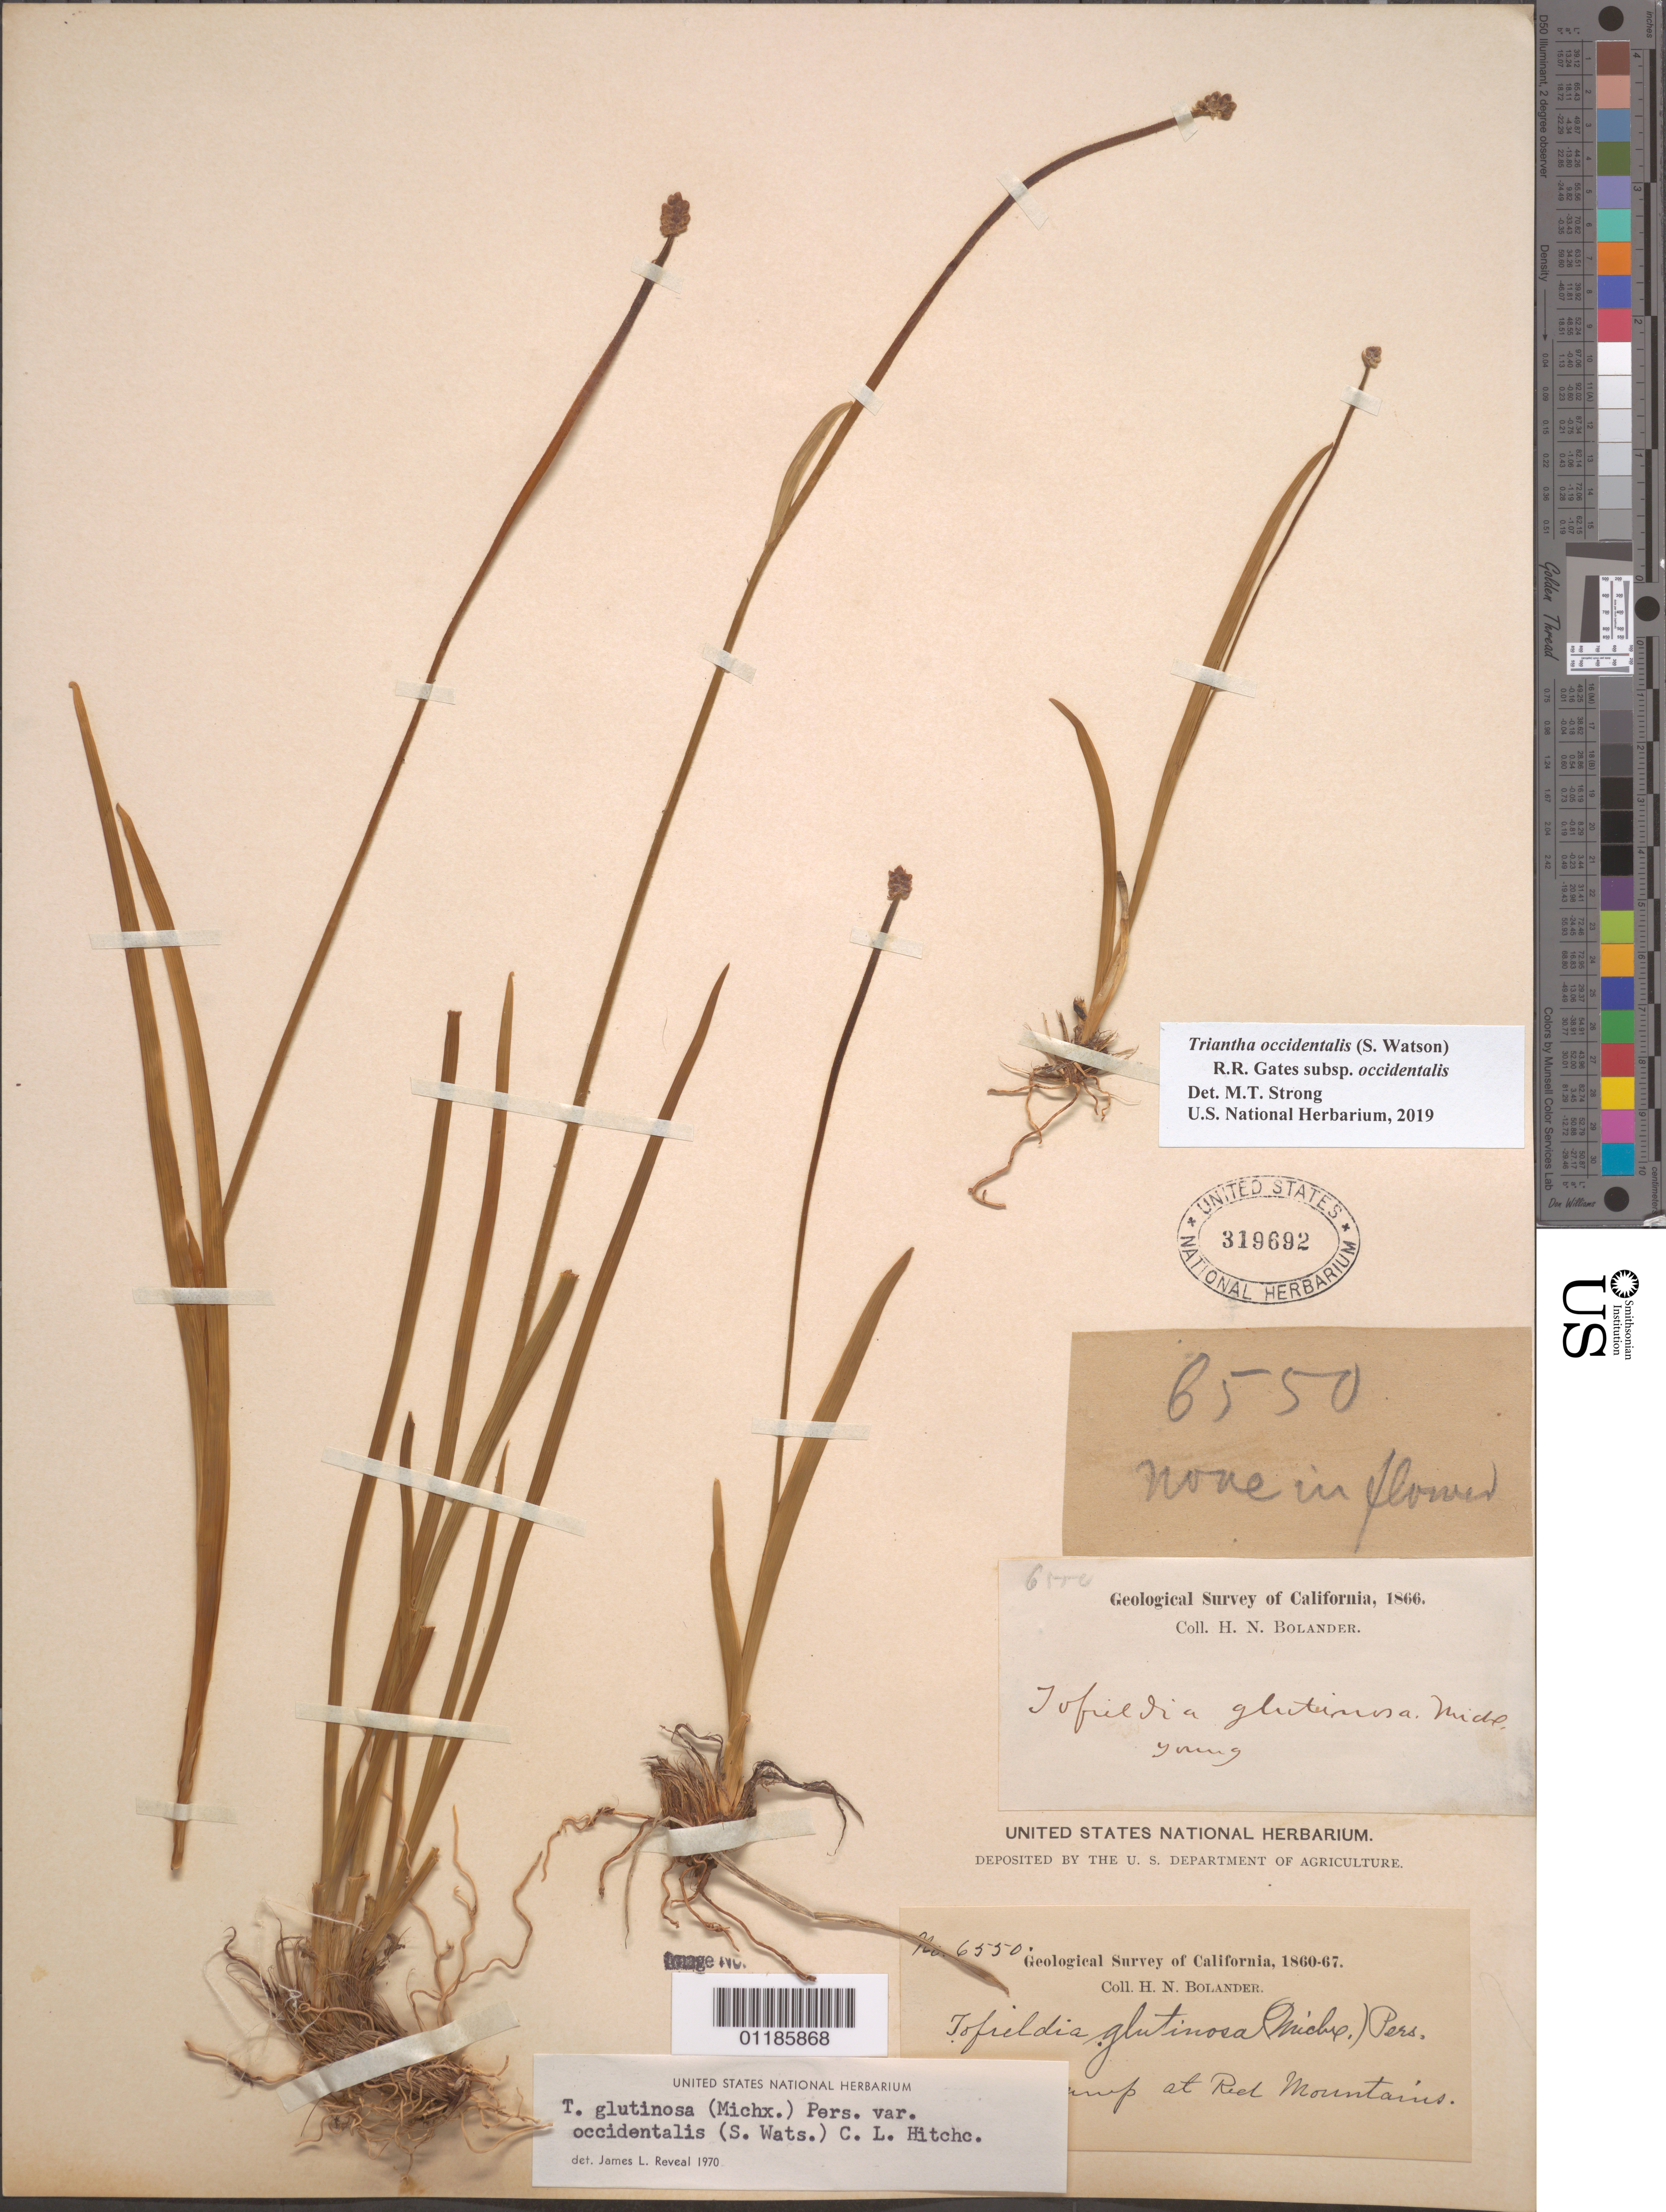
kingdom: Plantae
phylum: Tracheophyta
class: Liliopsida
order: Alismatales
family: Tofieldiaceae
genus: Triantha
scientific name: Triantha occidentalis subsp. occidentalis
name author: (S. Watson) R.R. Gates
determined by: Strong, Mark T., (BOT), Smithsonian Institution - National Museum of Natural History (UNITED STATES)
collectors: H. Bolander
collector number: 6550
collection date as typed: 1860 to -- -- 1867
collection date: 1860/1867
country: United States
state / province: California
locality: Red Mts.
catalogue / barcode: US 319692